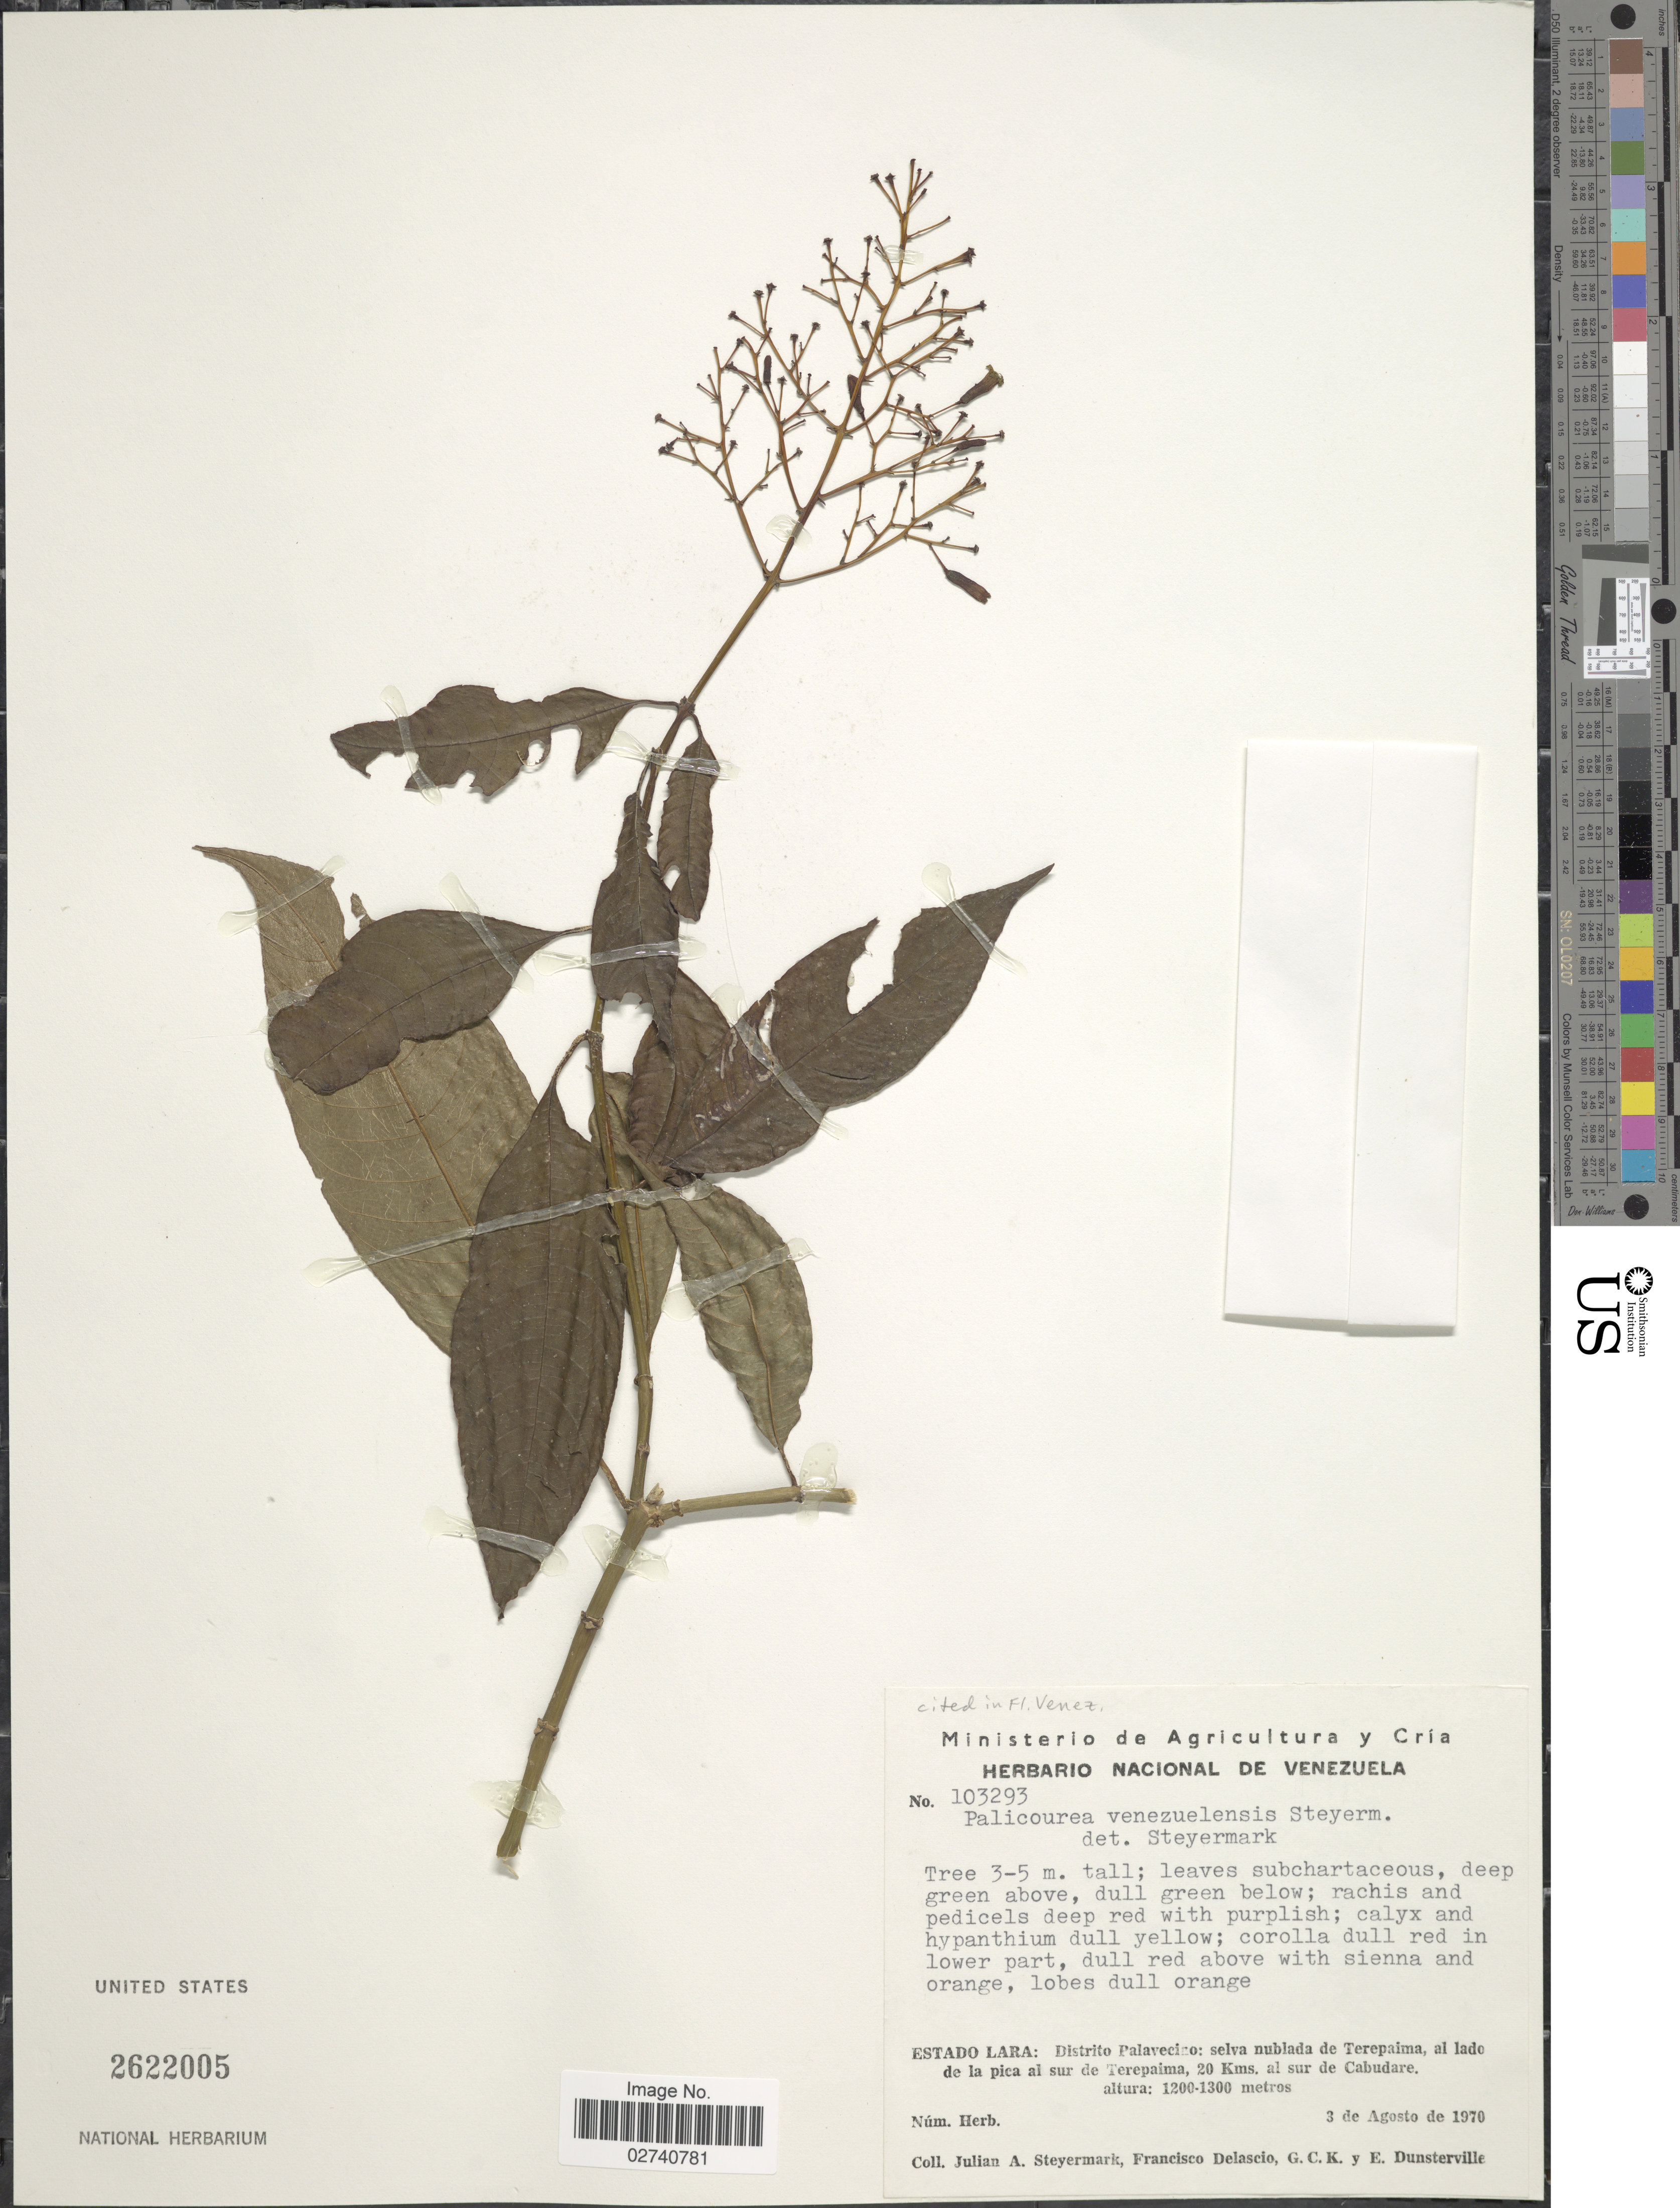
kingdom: Plantae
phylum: Tracheophyta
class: Magnoliopsida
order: Gentianales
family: Rubiaceae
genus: Palicourea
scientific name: Palicourea venezuelensis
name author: Steyerm.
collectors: J. Steyermark, F. Delascio, G. C. K. Dunsterville & E. Dunsterville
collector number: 103293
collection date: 1970-08-03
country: Venezuela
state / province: Lara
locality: Distrito Palavecino: selva nublada de Terepaima al lado de la pica al sur de Terepaima, 20 Kms. al sur de Cabudare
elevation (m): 1200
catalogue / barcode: US 2622005